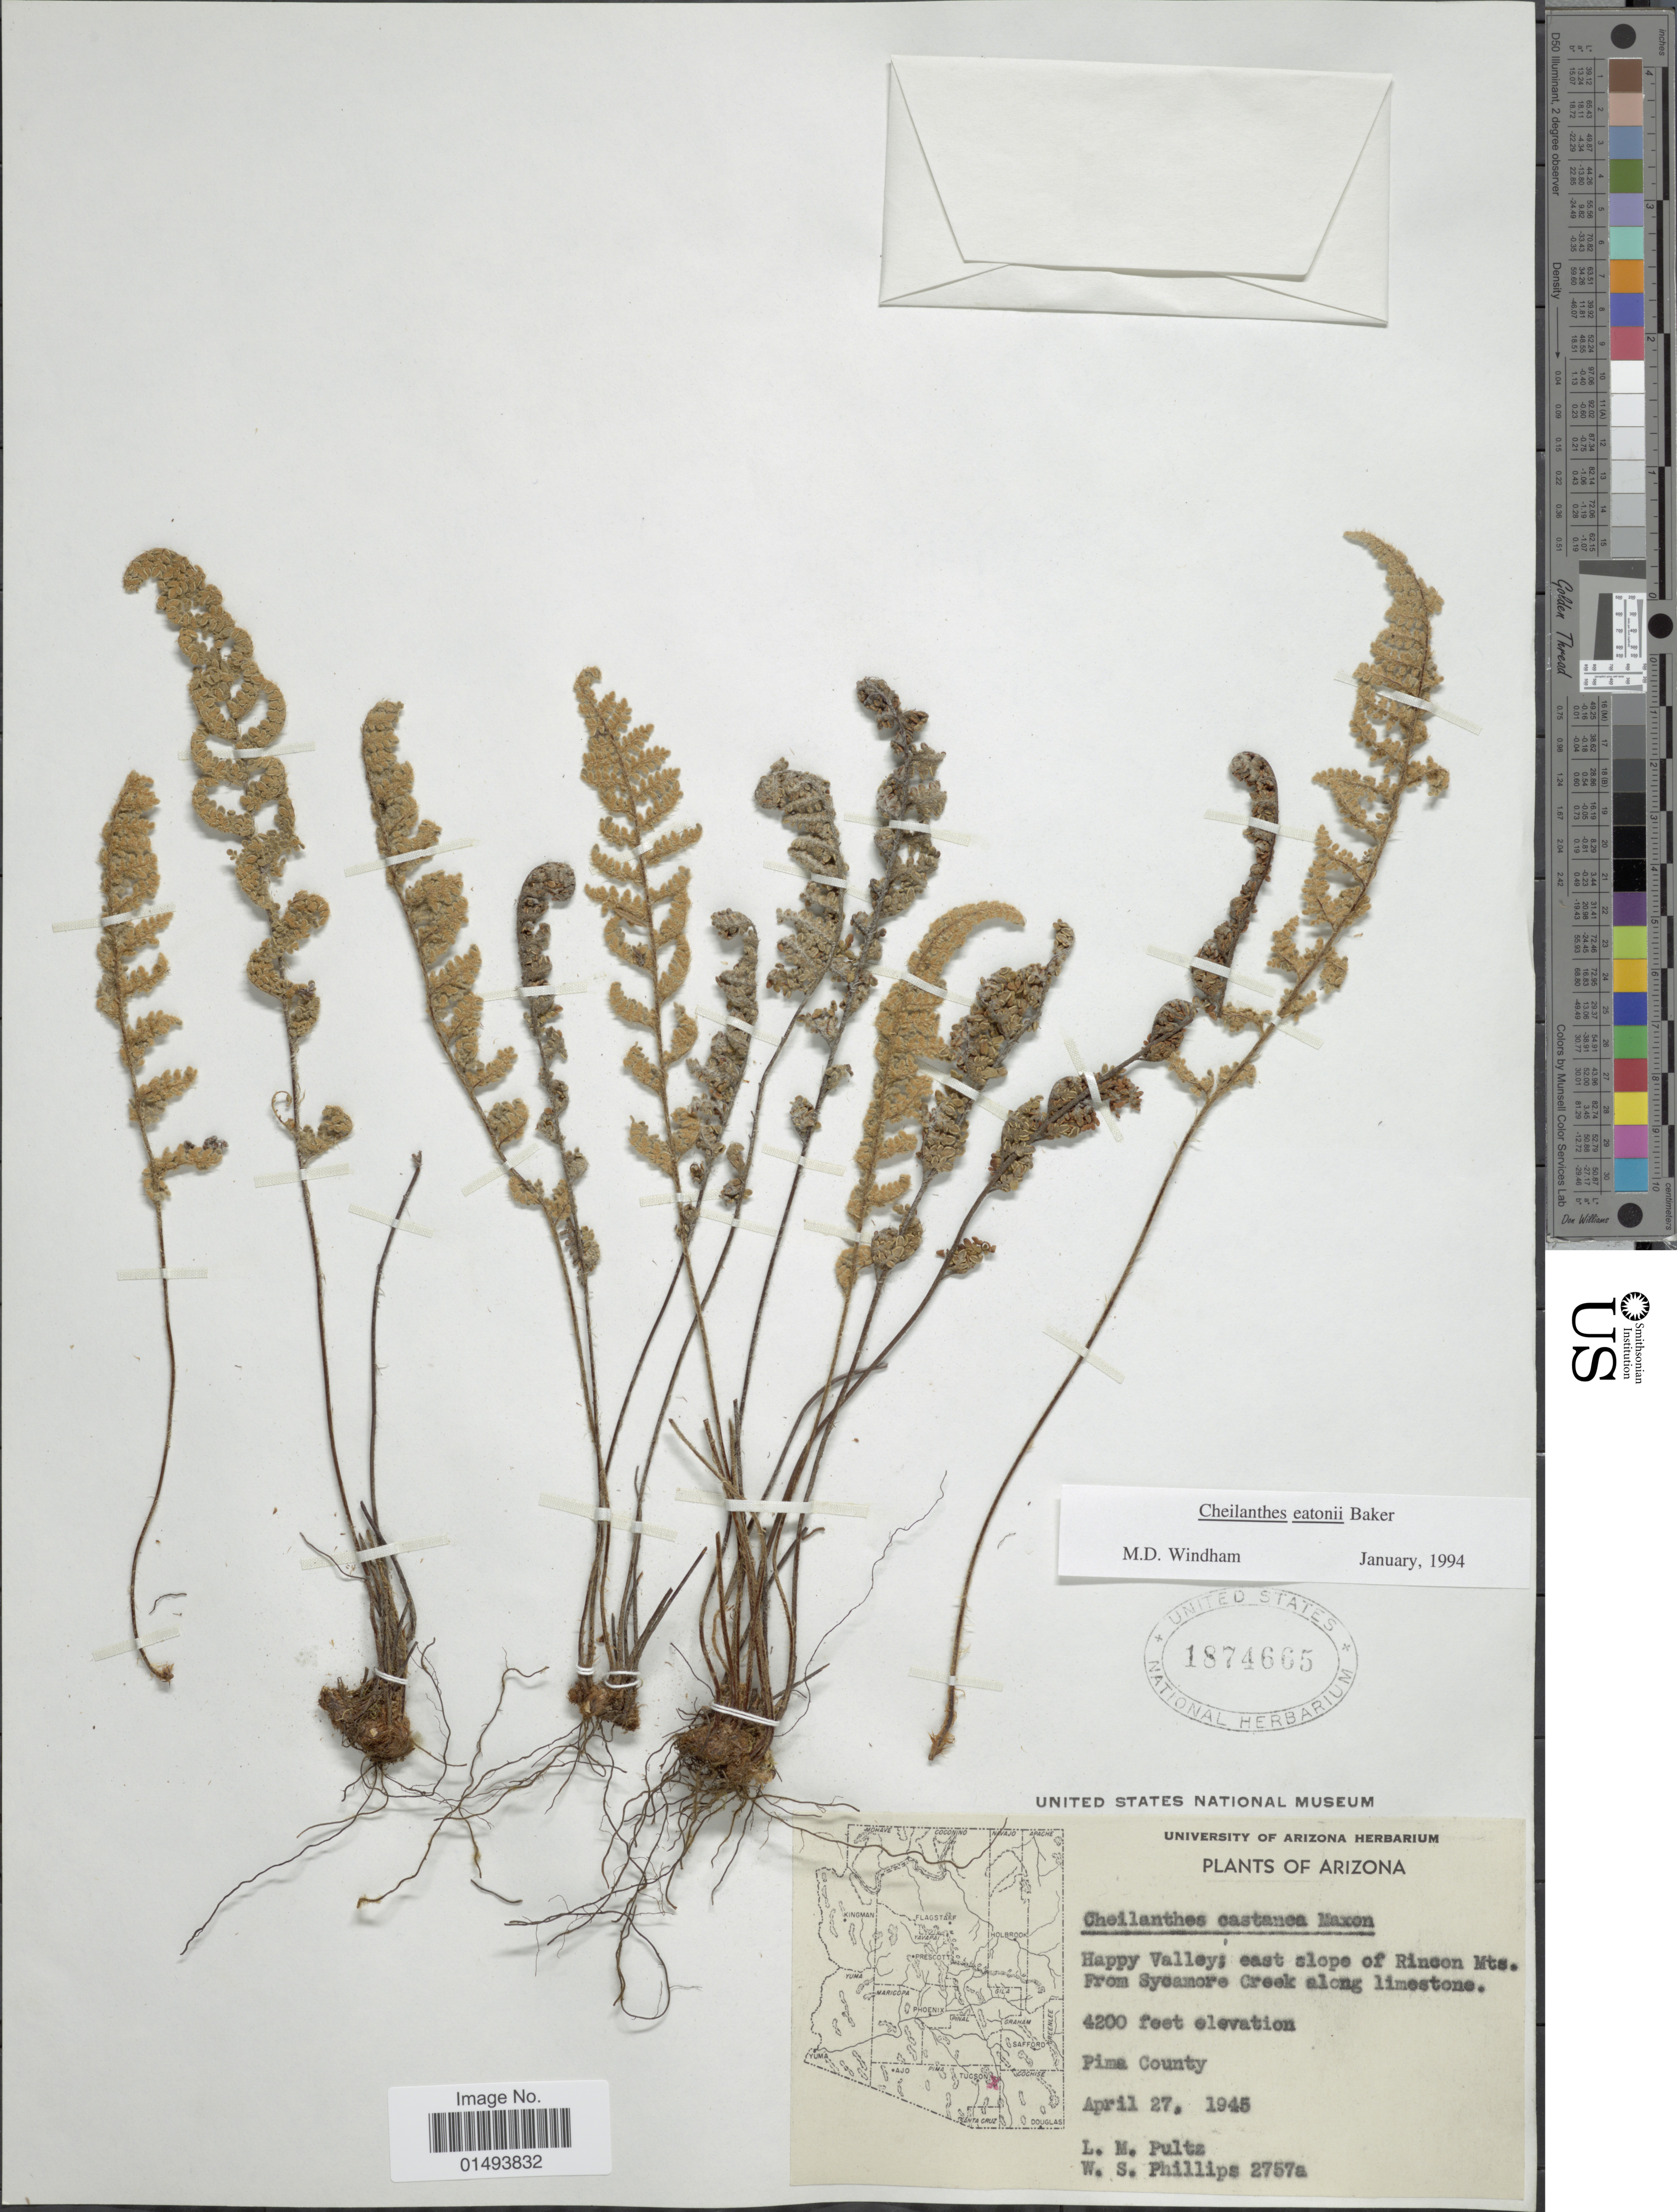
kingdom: Plantae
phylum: Tracheophyta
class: Polypodiopsida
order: Polypodiales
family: Pteridaceae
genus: Myriopteris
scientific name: Myriopteris rufa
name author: Fée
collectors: L. Pultz & W. S. Phillips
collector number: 2757a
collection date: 1945-04-27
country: United States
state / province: Arizona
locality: Plants of Arizona, Happy Valley, east slope of Rincon Mts. From Sycamore Creek along Limestone; Pima County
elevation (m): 1280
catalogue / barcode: US 1874665